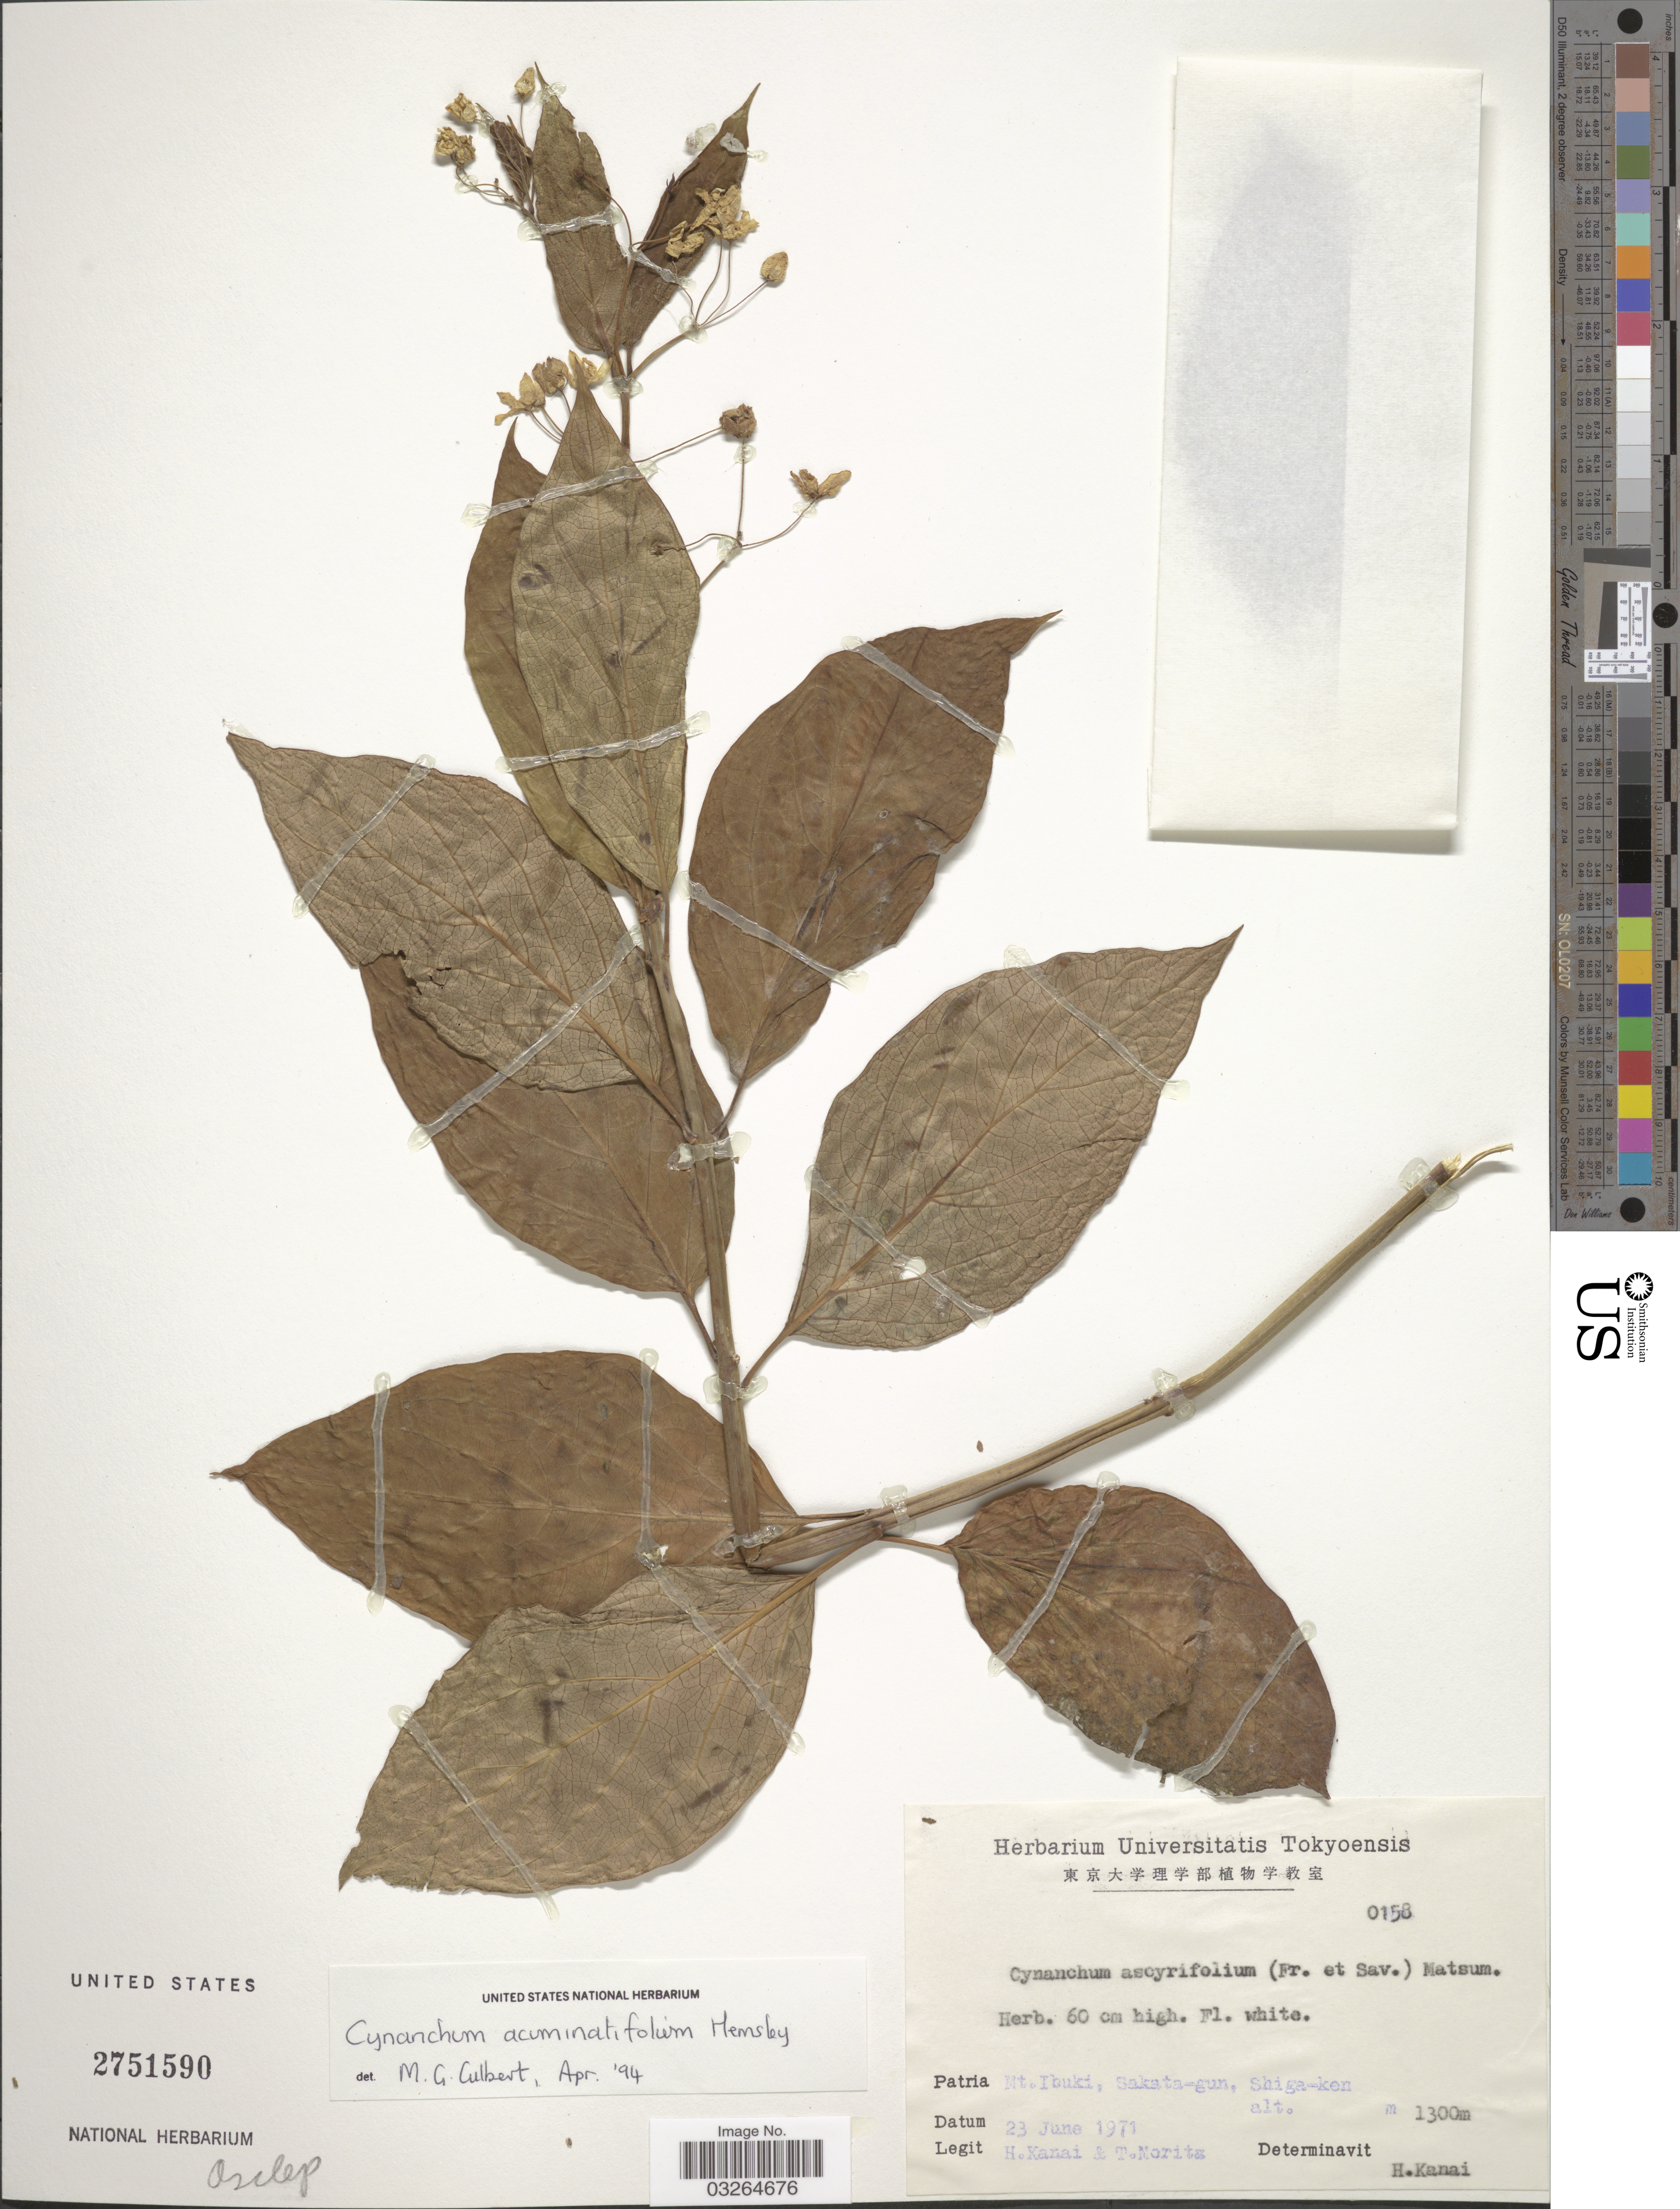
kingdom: Plantae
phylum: Tracheophyta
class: Magnoliopsida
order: Gentianales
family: Apocynaceae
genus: Cynanchum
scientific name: Cynanchum acuminatifolium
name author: (Decne.) Hemsl.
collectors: H. Kanai & T. Moritz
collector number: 0158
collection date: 1971-06-23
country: Japan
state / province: Tokyo, Federal City of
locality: Patria. Mt. Ibuki, Sakata-gun, Shiga-ken.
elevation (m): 1300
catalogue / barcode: US 2751590